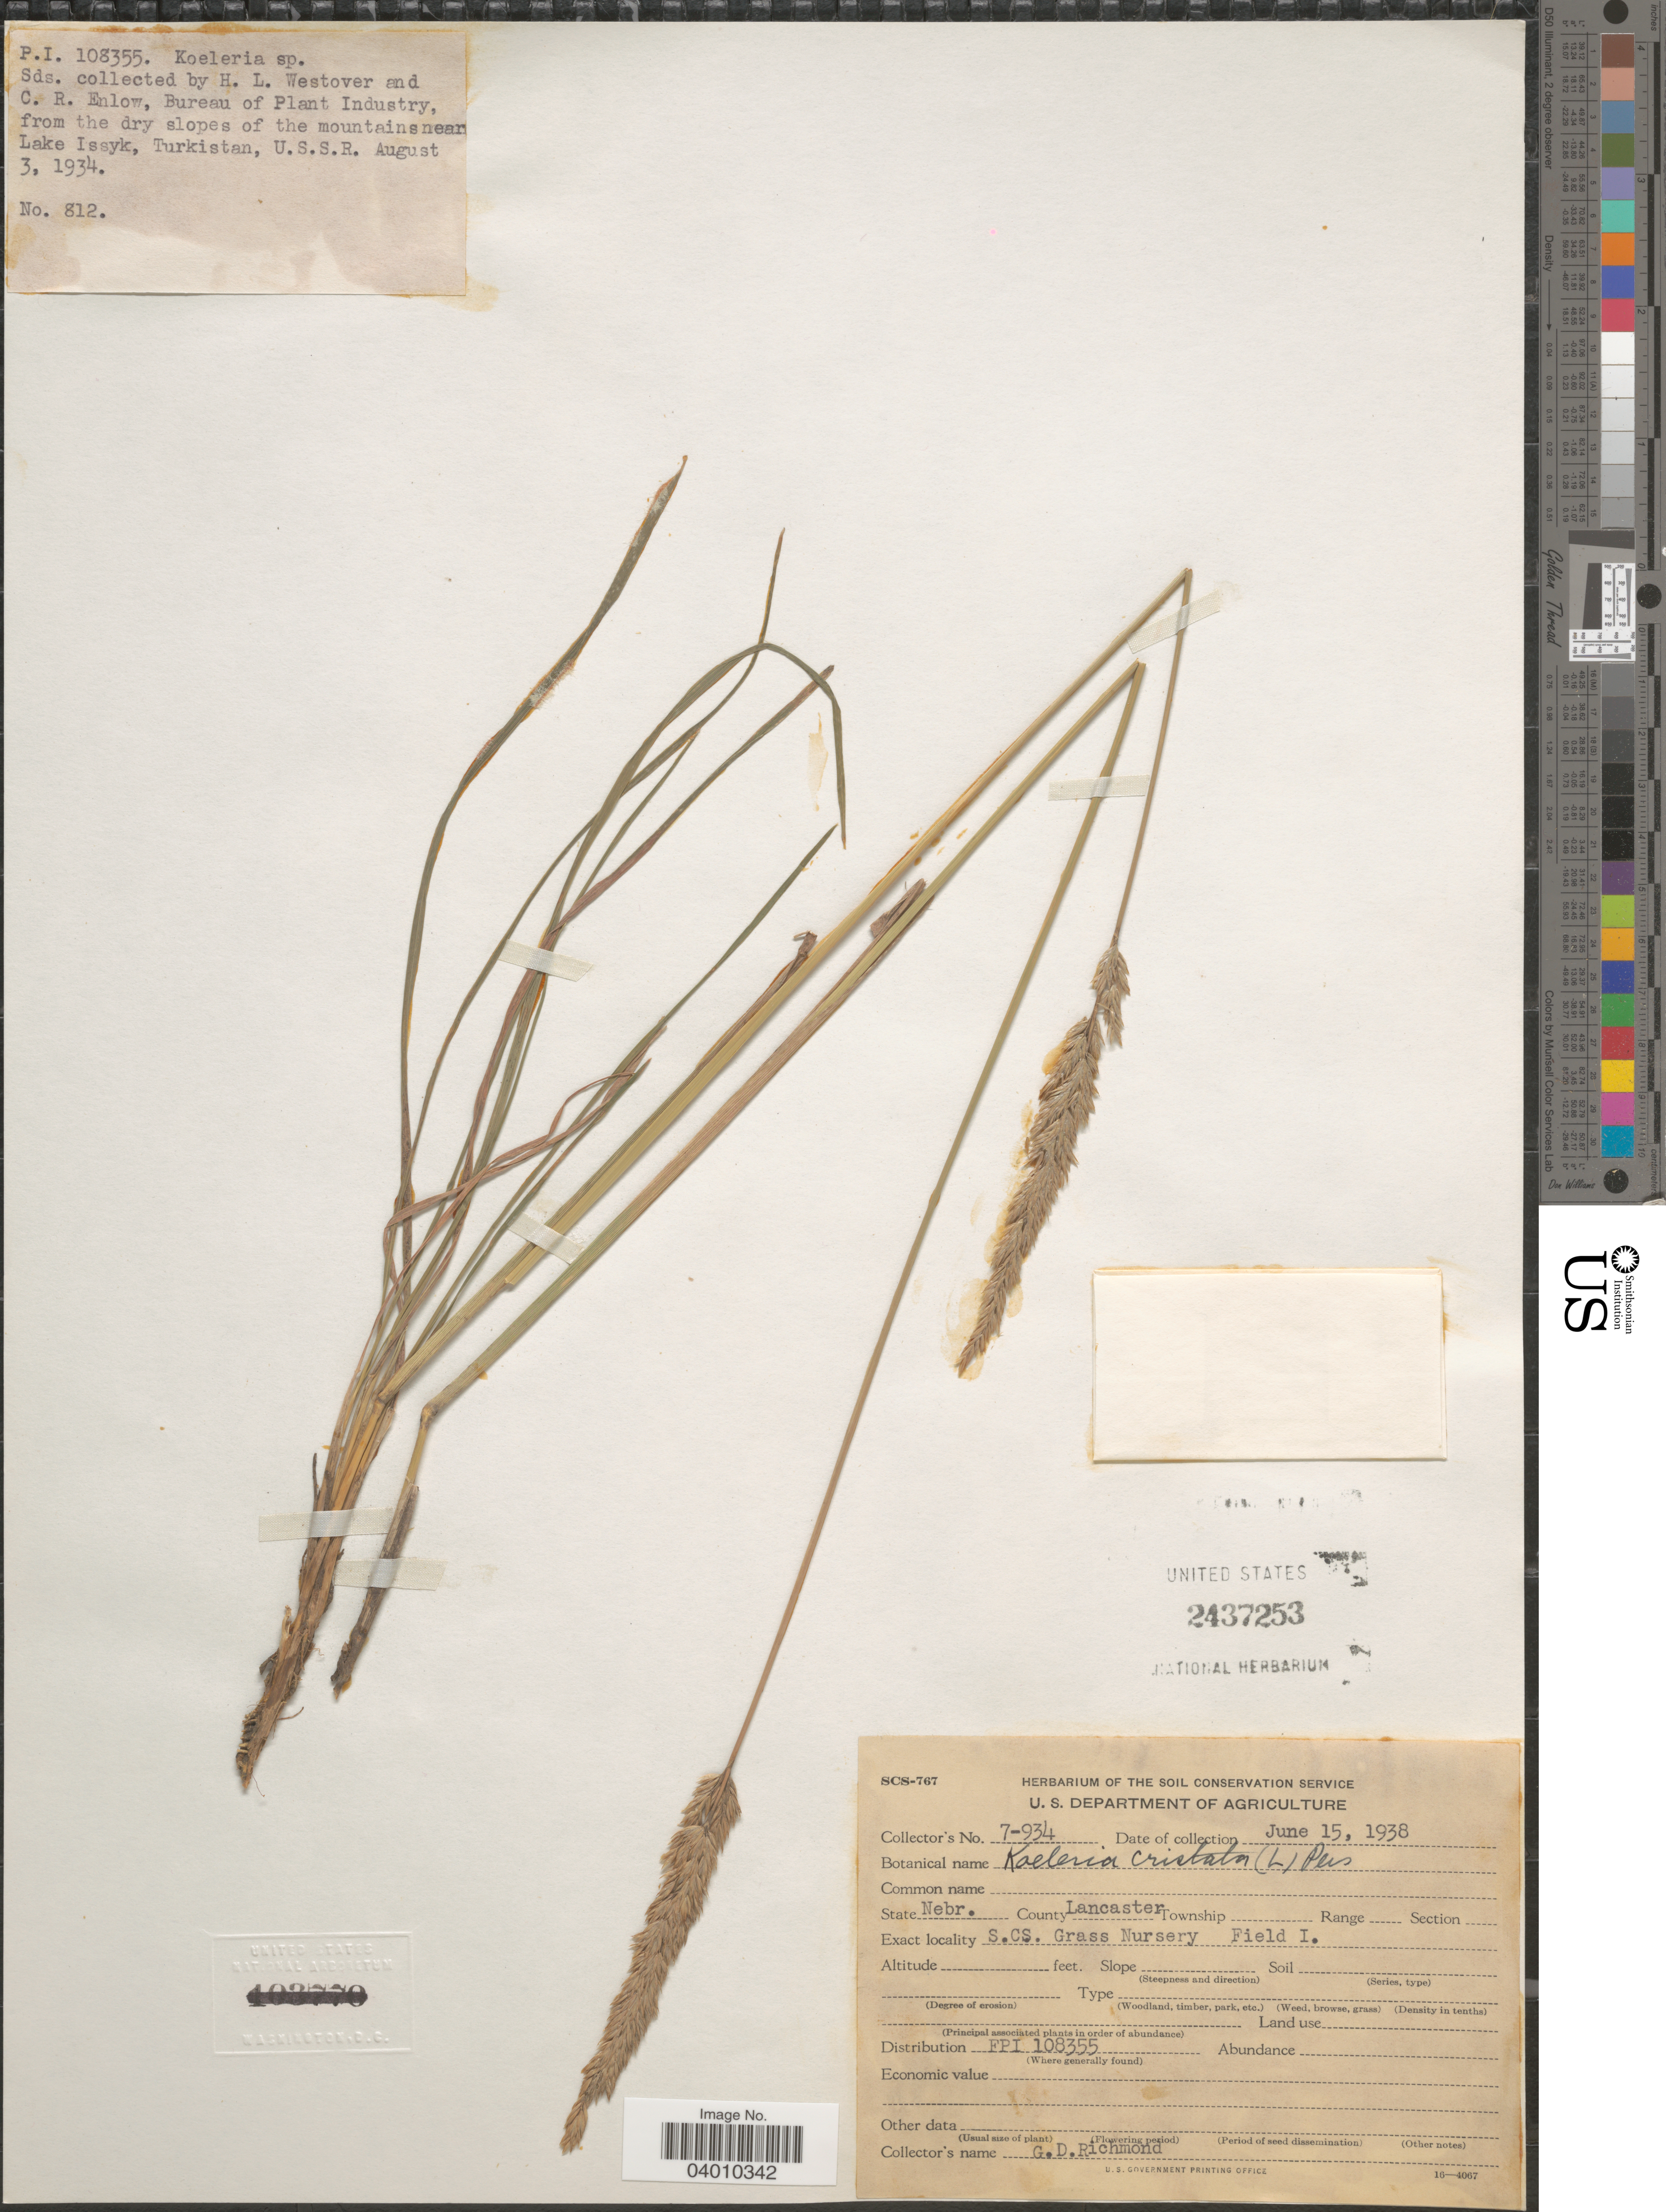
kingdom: Plantae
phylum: Tracheophyta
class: Liliopsida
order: Poales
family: Poaceae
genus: Koeleria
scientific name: Koeleria cristata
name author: (L.) Pers.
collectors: G. Richmond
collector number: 7-934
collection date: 1938-06-15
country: United States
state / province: Nebraska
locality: County Lancaster. S.C.S. Grass Nursery Field I.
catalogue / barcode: US 2437253